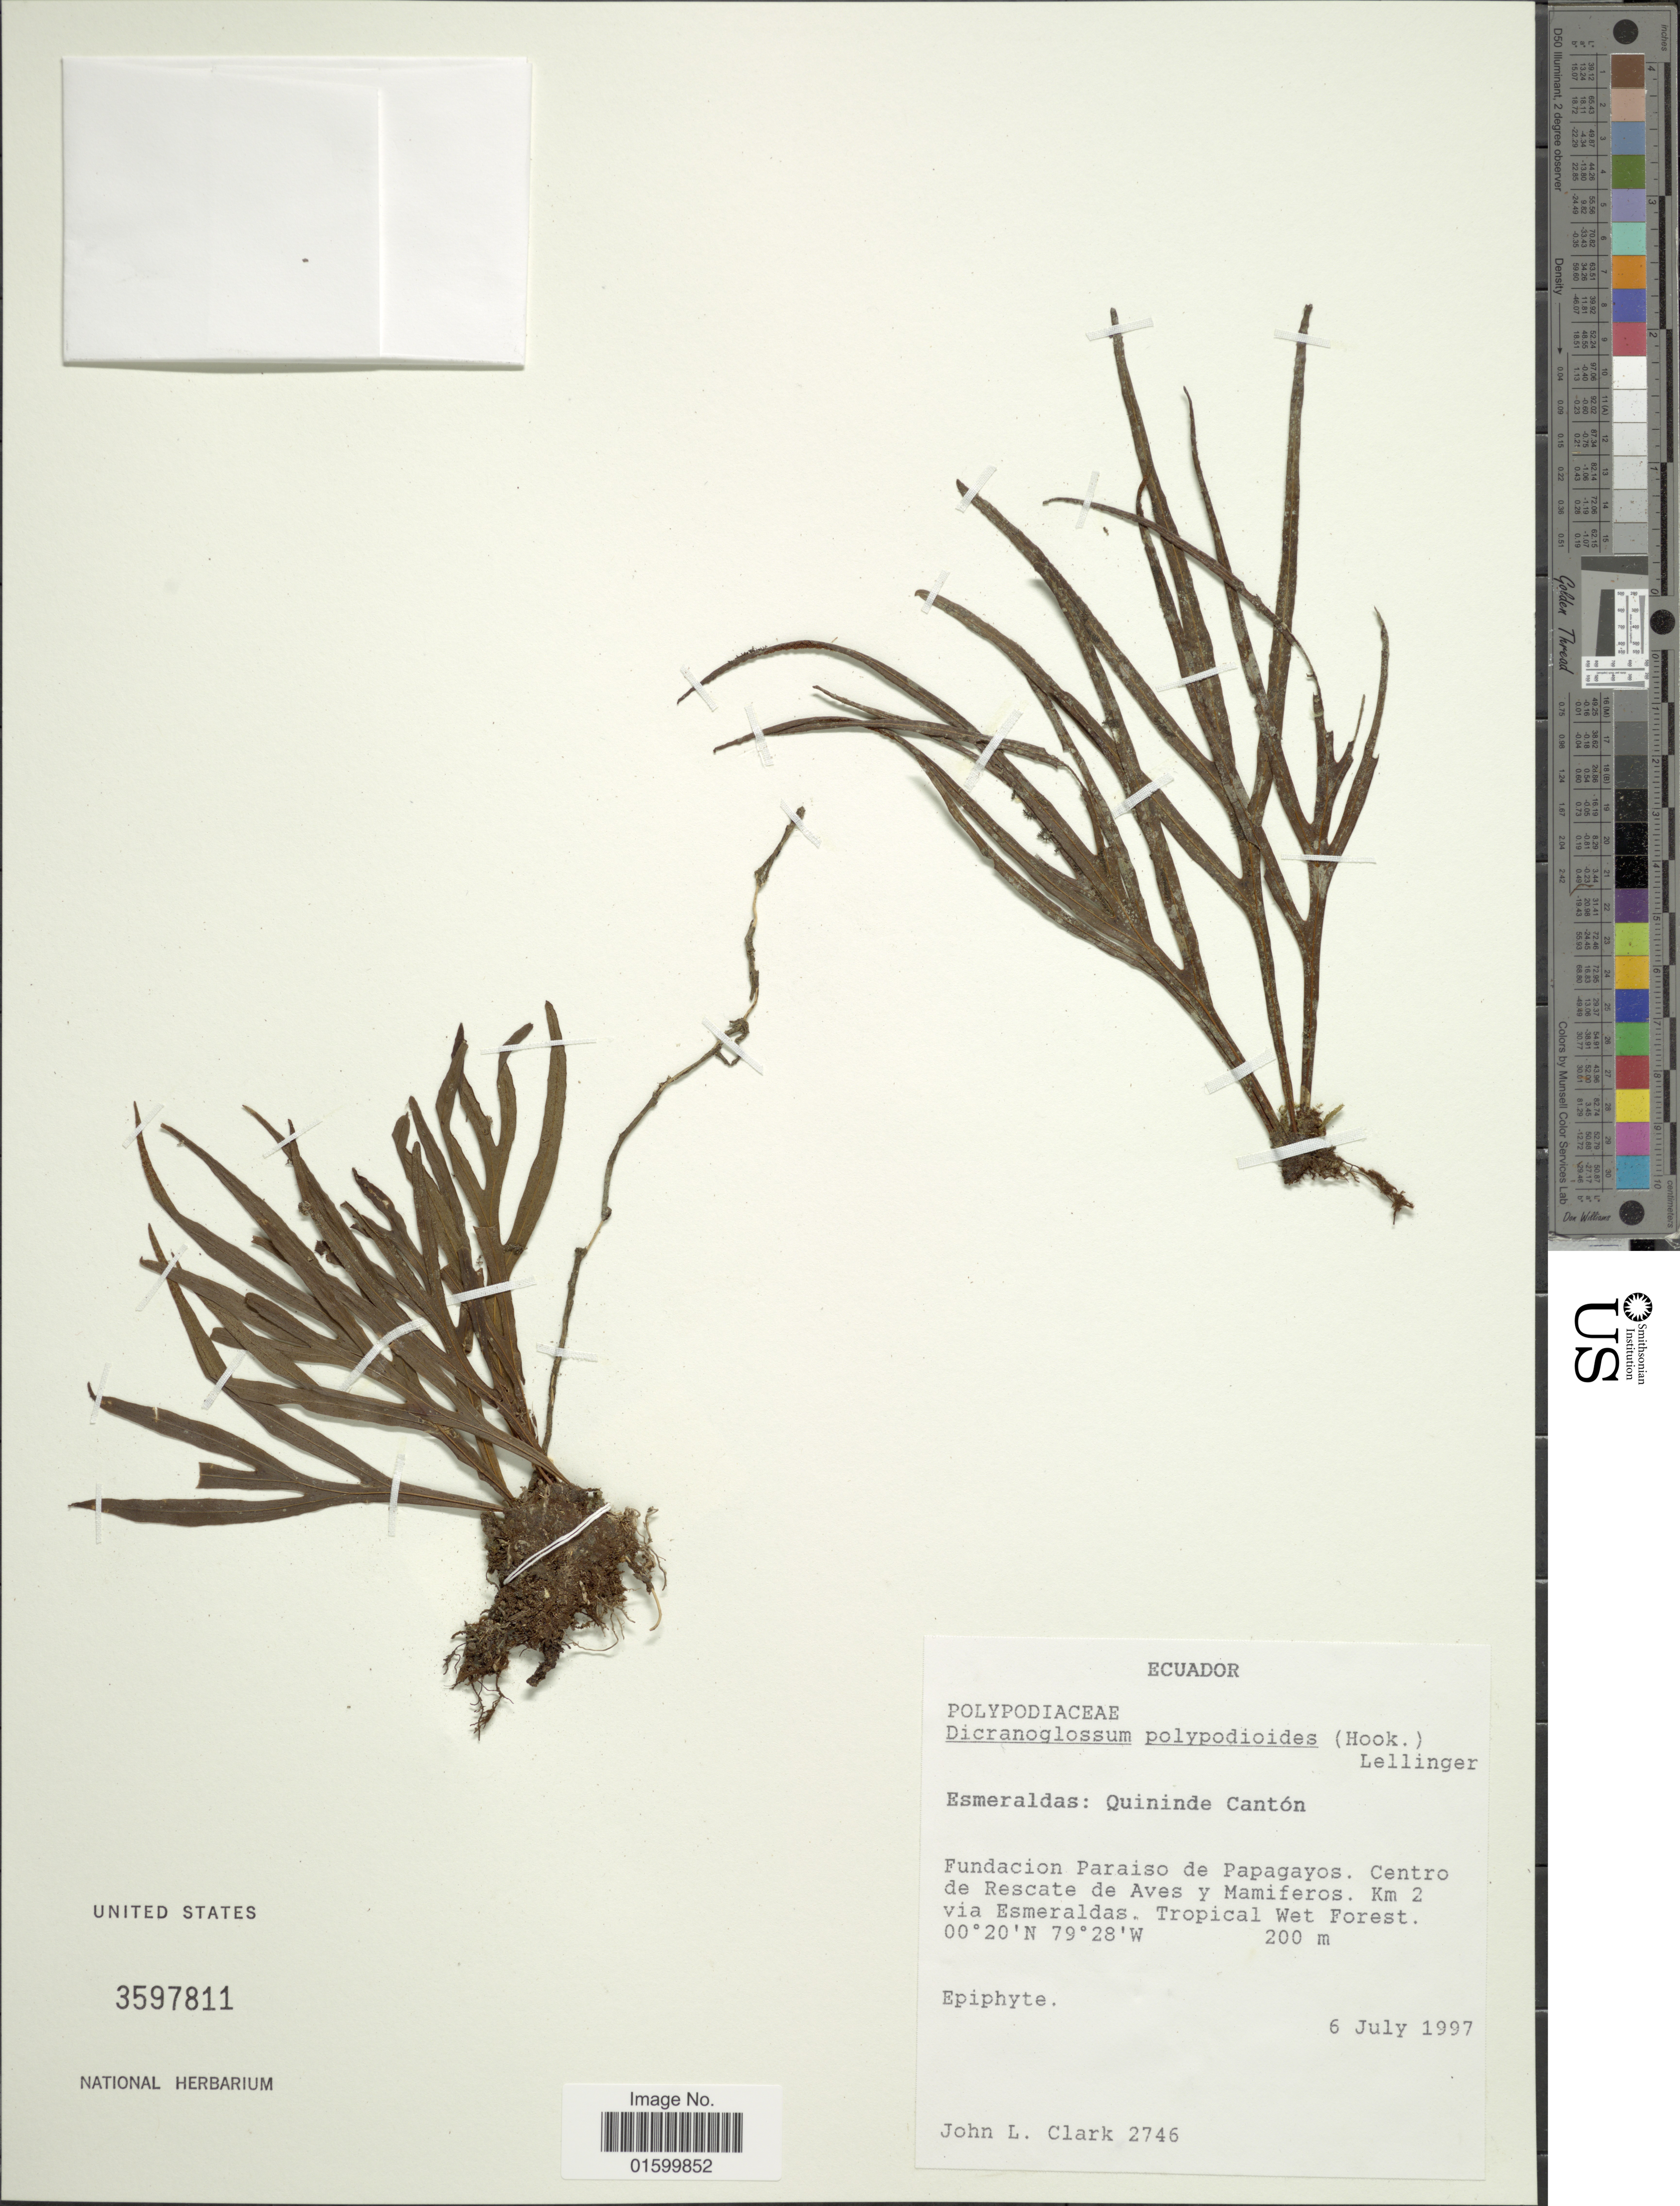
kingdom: Plantae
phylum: Tracheophyta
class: Polypodiopsida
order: Polypodiales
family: Polypodiaceae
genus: Pleopeltis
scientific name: Pleopeltis polypodioides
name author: (L.) E.G. Andrews & Windham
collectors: J. L. Clark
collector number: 2746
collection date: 1997-07-06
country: Ecuador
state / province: Esmeraldas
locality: Esmeraldas, Quininde Canton, Fundacion Paraiso de Papagayos, Centro de Rescate de Aves y Mamiferos, km 2 via Esmeraldas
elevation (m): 200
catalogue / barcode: US 3597811